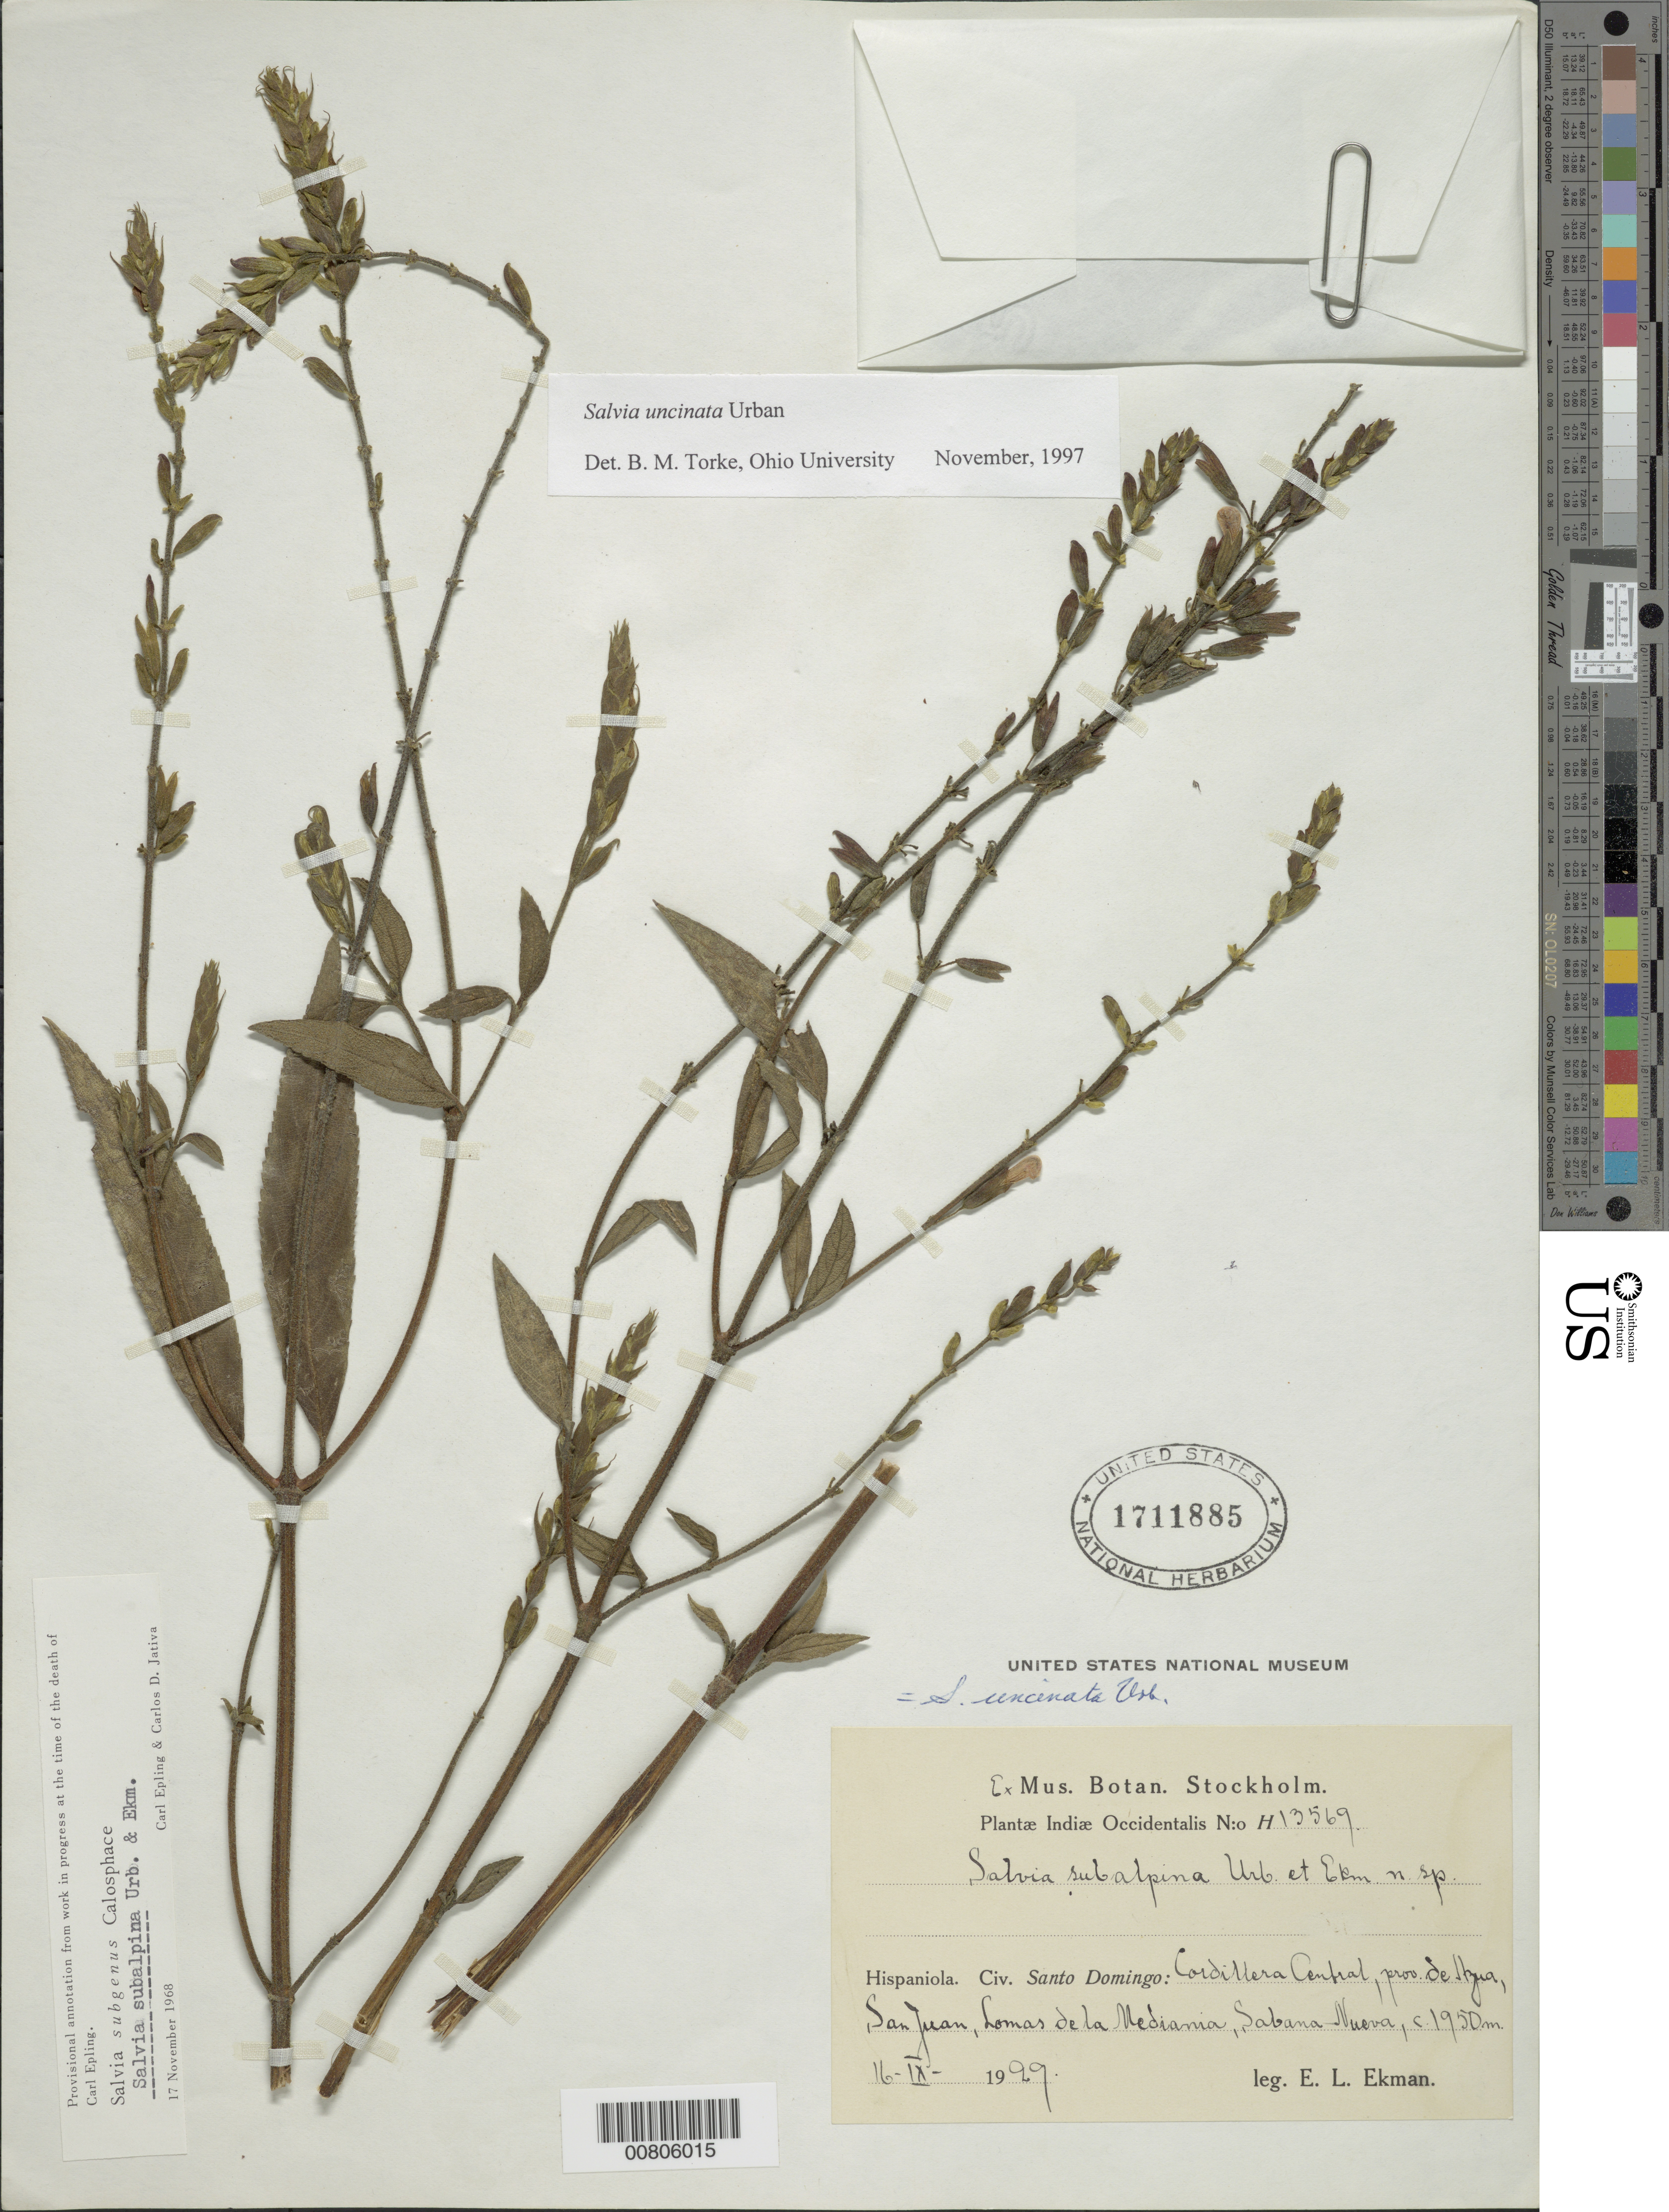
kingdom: Plantae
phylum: Tracheophyta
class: Magnoliopsida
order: Lamiales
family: Lamiaceae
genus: Salvia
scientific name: Salvia uncinata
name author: Urb.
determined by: Torke, B. M., (MO)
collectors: E. L. Ekman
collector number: H 13569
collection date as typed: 16 Sep 1929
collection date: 1929-09-16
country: Dominican Republic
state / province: Azua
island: Hispaniola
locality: Cordillera Central, San Juan, Lomas de la Mediania, Sabana Nueva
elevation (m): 1950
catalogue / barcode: US 1711885